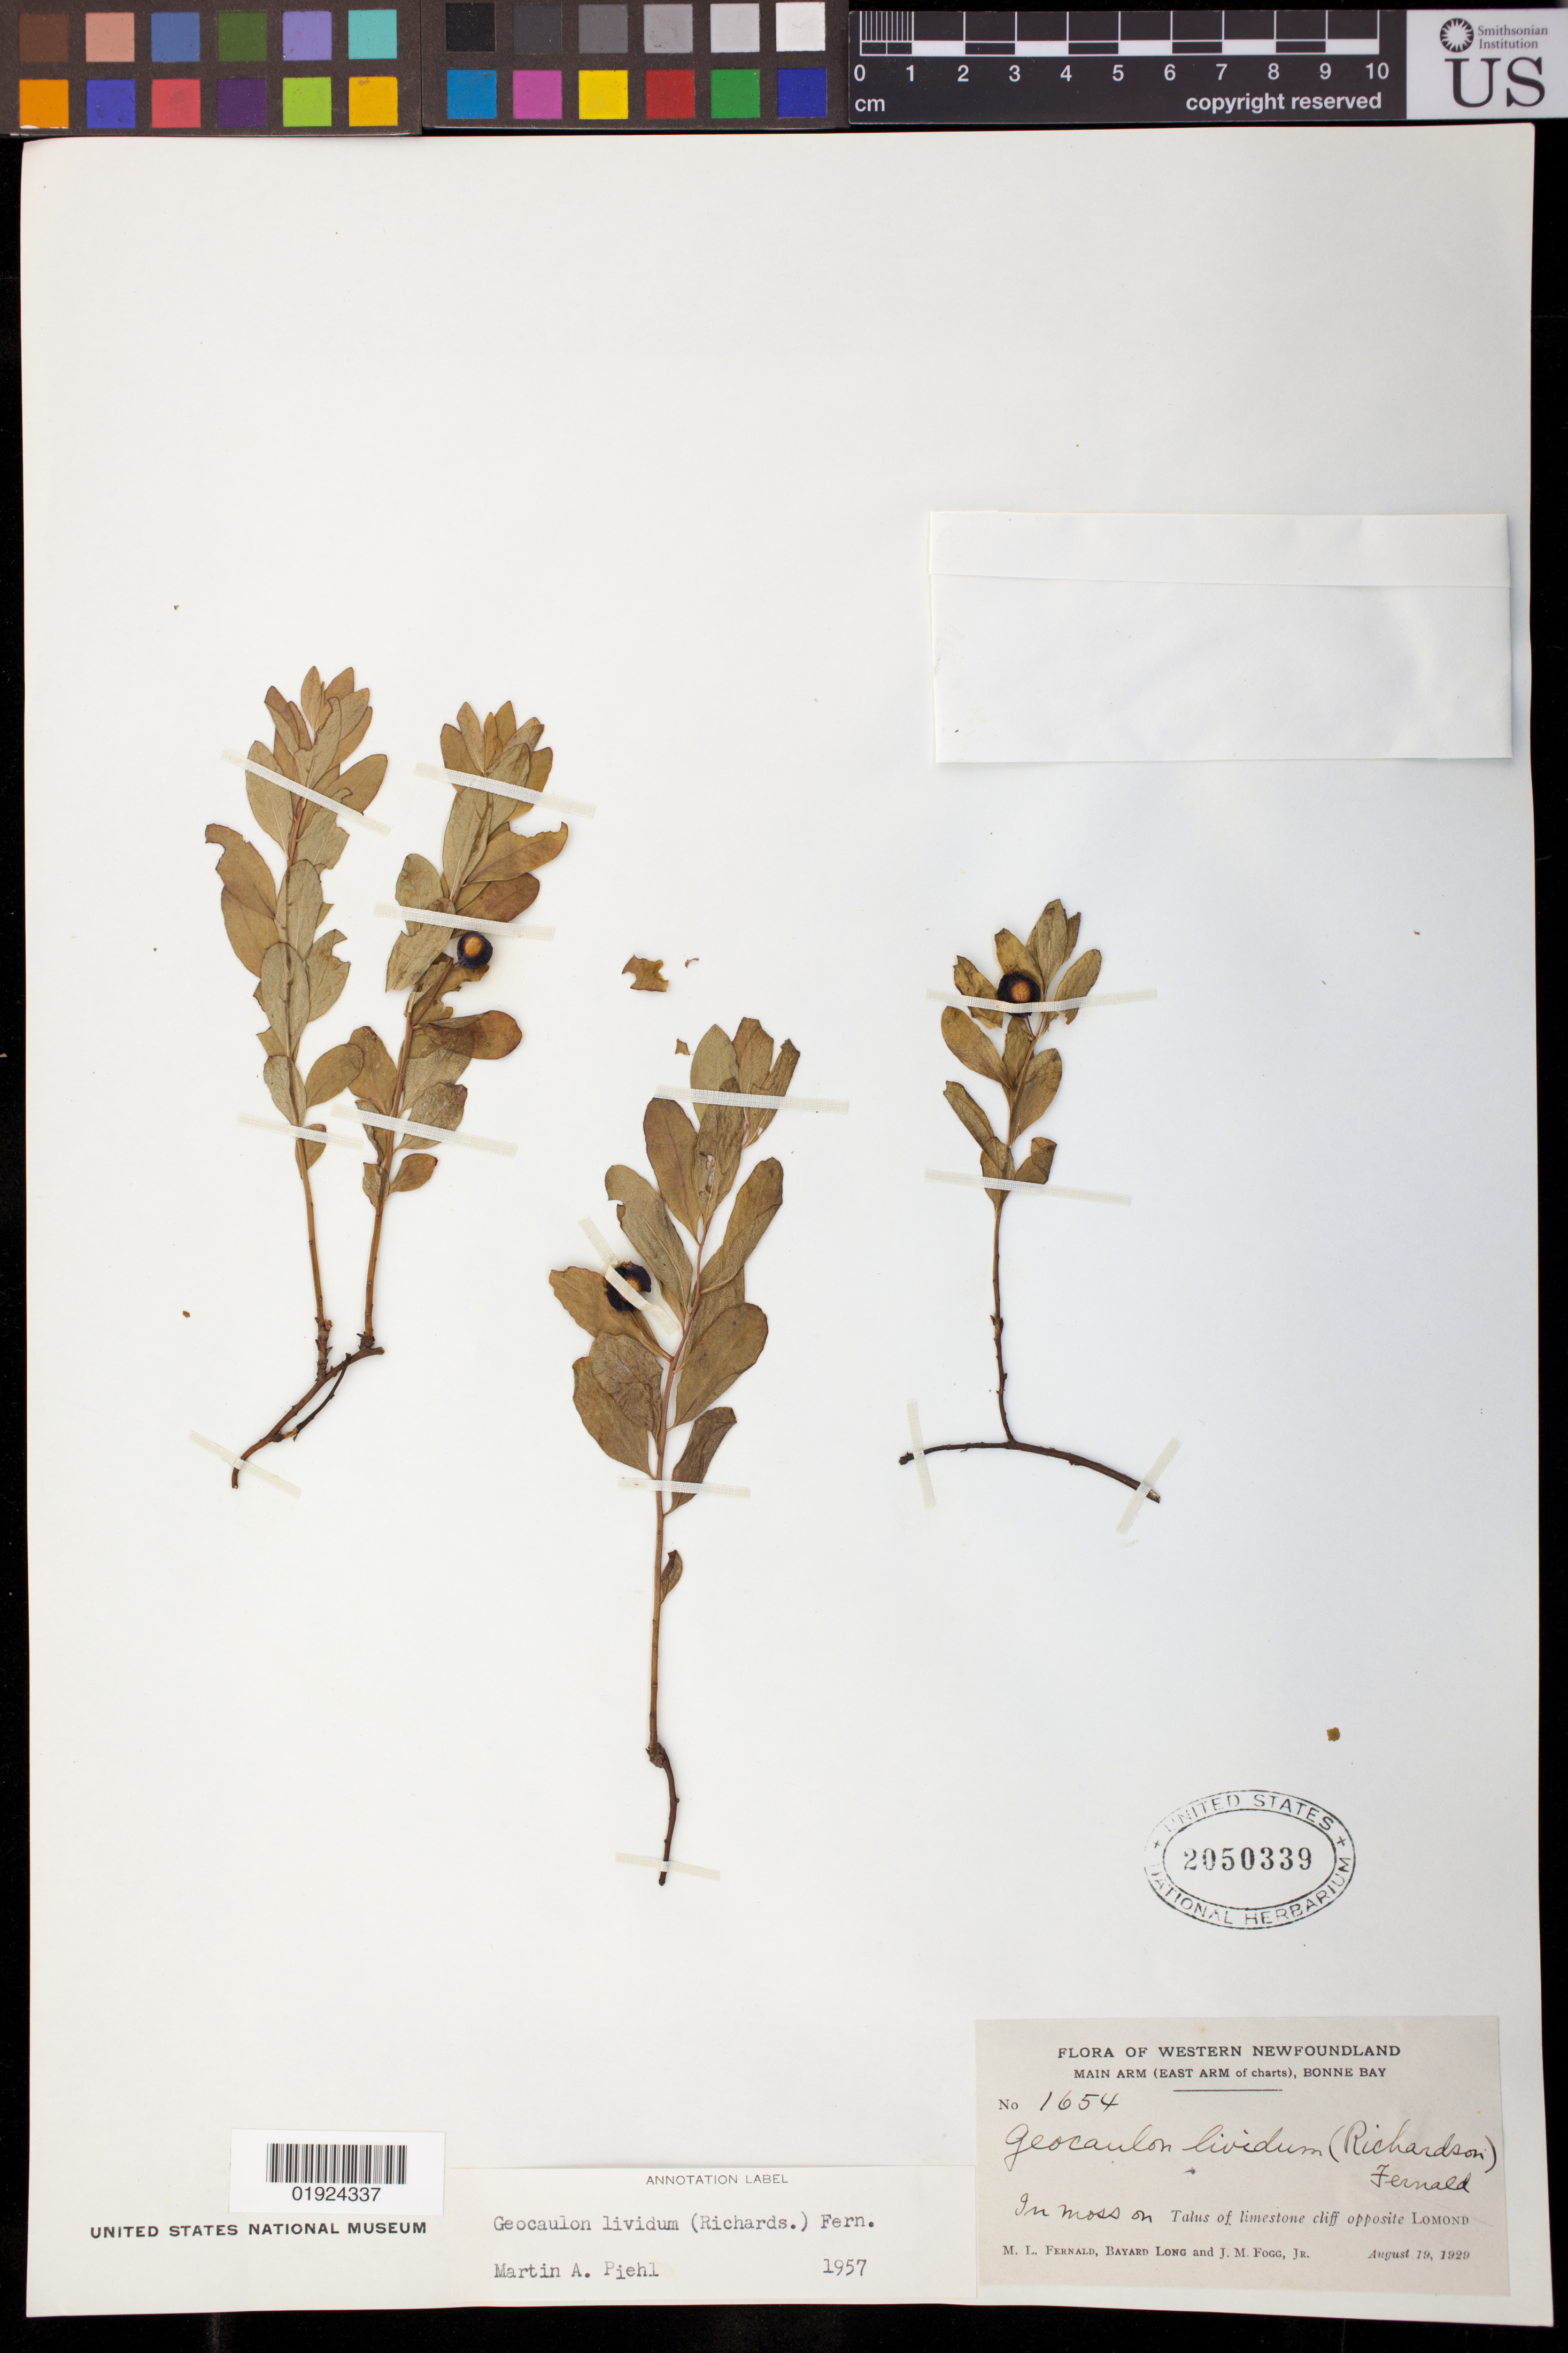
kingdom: Plantae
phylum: Tracheophyta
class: Magnoliopsida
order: Santalales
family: Comandraceae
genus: Geocaulon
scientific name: Geocaulon lividum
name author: (Richardson) Fernald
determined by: Piehl, M. A.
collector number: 1654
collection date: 1929-08-19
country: Canada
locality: Bonne Bay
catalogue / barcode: US 2050339